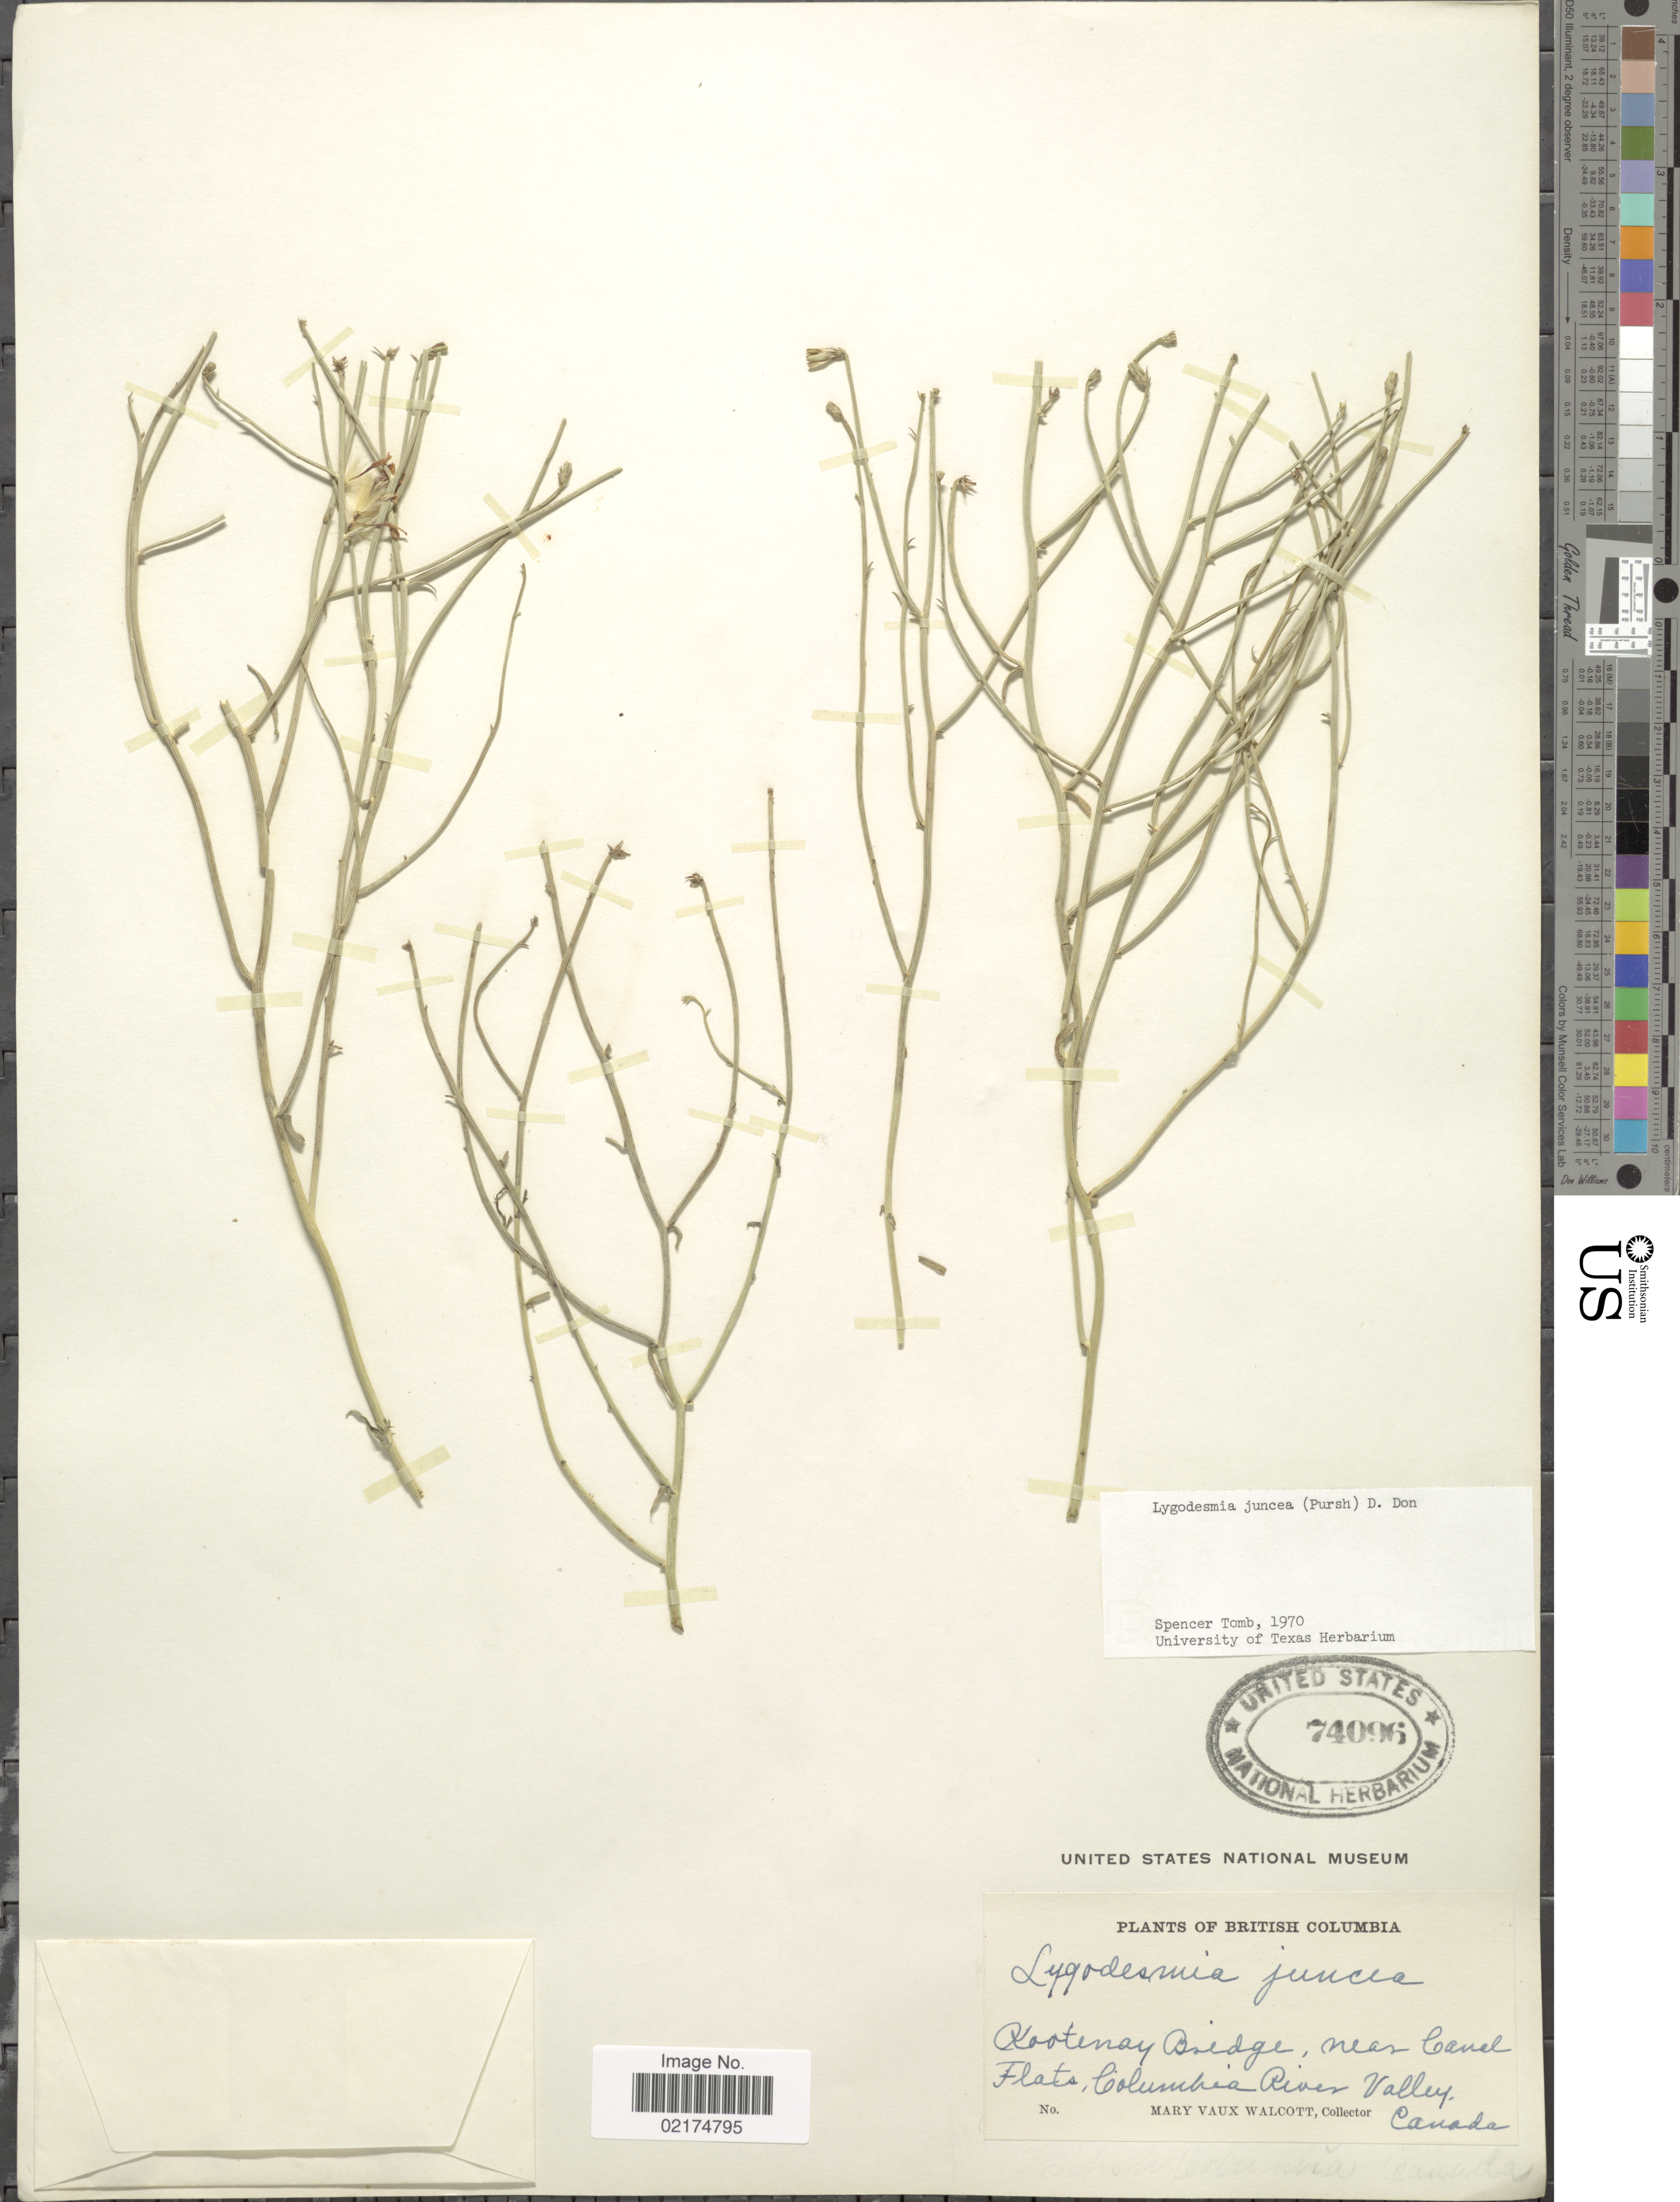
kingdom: Plantae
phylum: Tracheophyta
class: Magnoliopsida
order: Asterales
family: Asteraceae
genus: Lygodesmia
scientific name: Lygodesmia juncea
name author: D. Don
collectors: M. Walcott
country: Canada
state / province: British Columbia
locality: Kootenay Bridge, near Canal Flats, Columbia River Valley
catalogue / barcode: US 74096